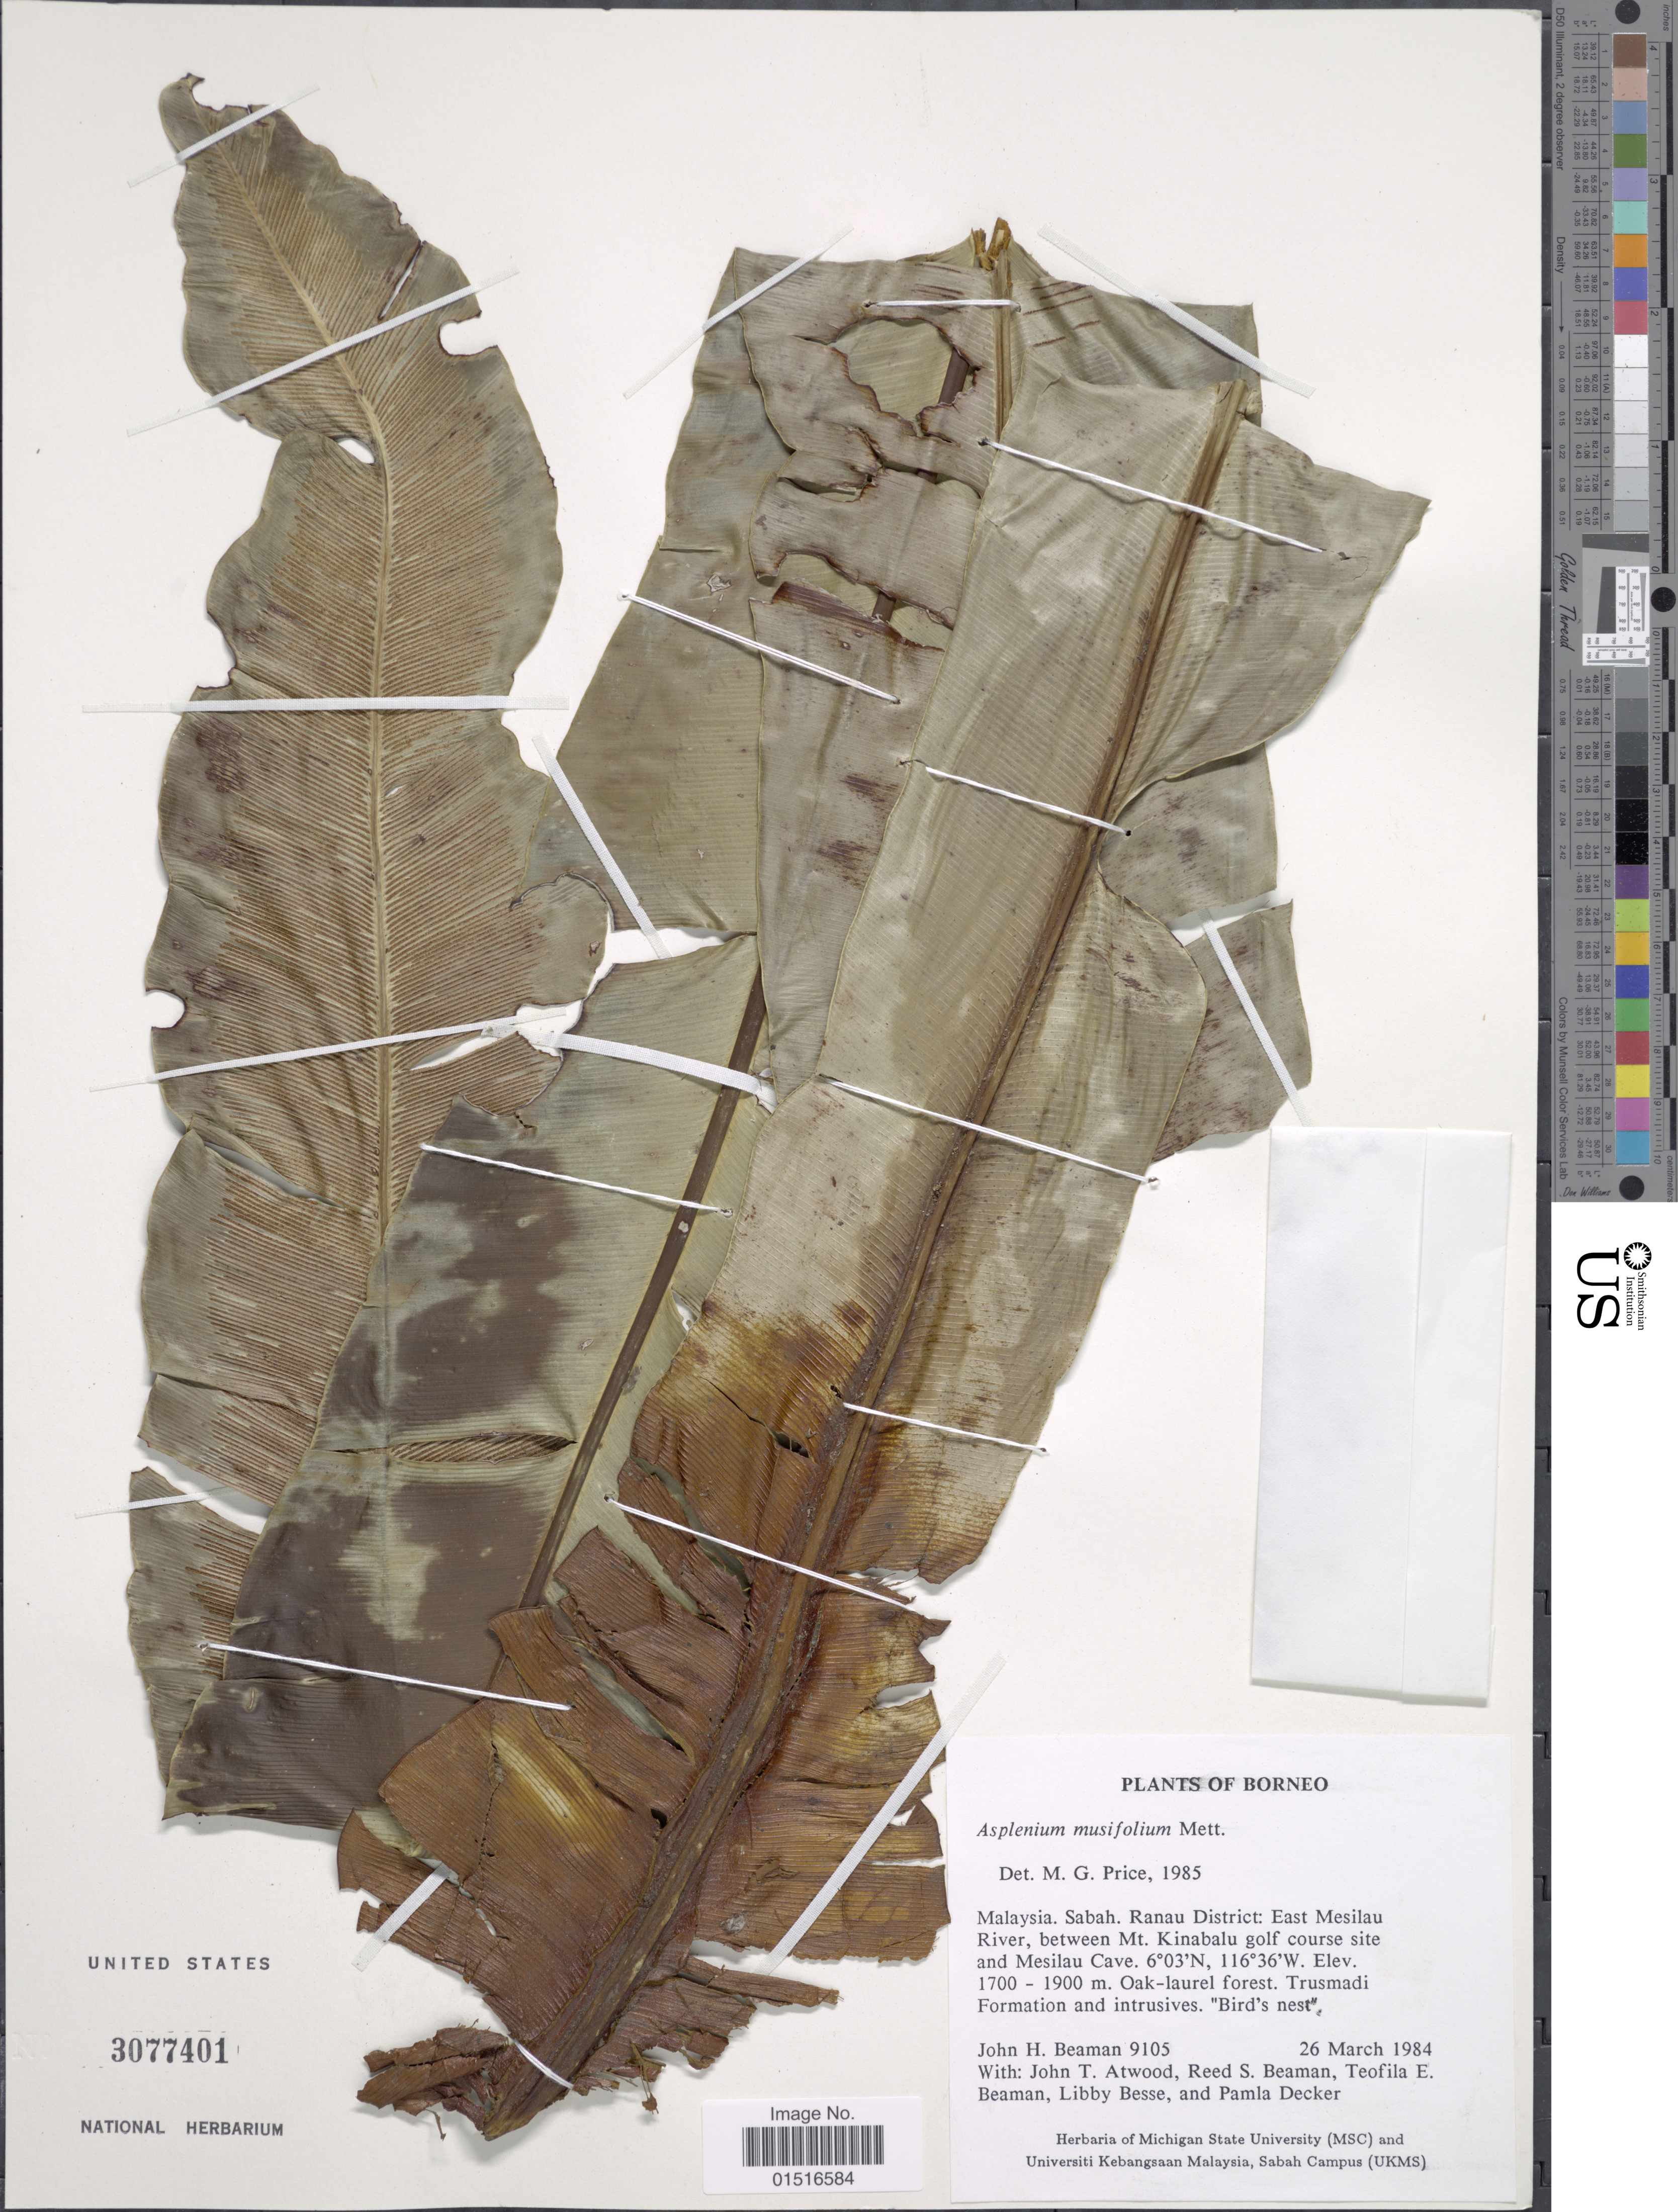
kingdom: Plantae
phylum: Tracheophyta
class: Polypodiopsida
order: Polypodiales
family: Aspleniaceae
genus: Asplenium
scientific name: Asplenium musifolium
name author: Mett.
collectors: J. H. Beaman, J. T. Atwood, R. S. Beaman, T. E. Beaman & et al.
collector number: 9105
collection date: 1984-03-26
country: Malaysia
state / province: Sabah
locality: Ranau District: East Mesilau River, between Mt. Kinabalu golf course site and Mesilau Cave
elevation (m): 1700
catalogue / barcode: US 3077401